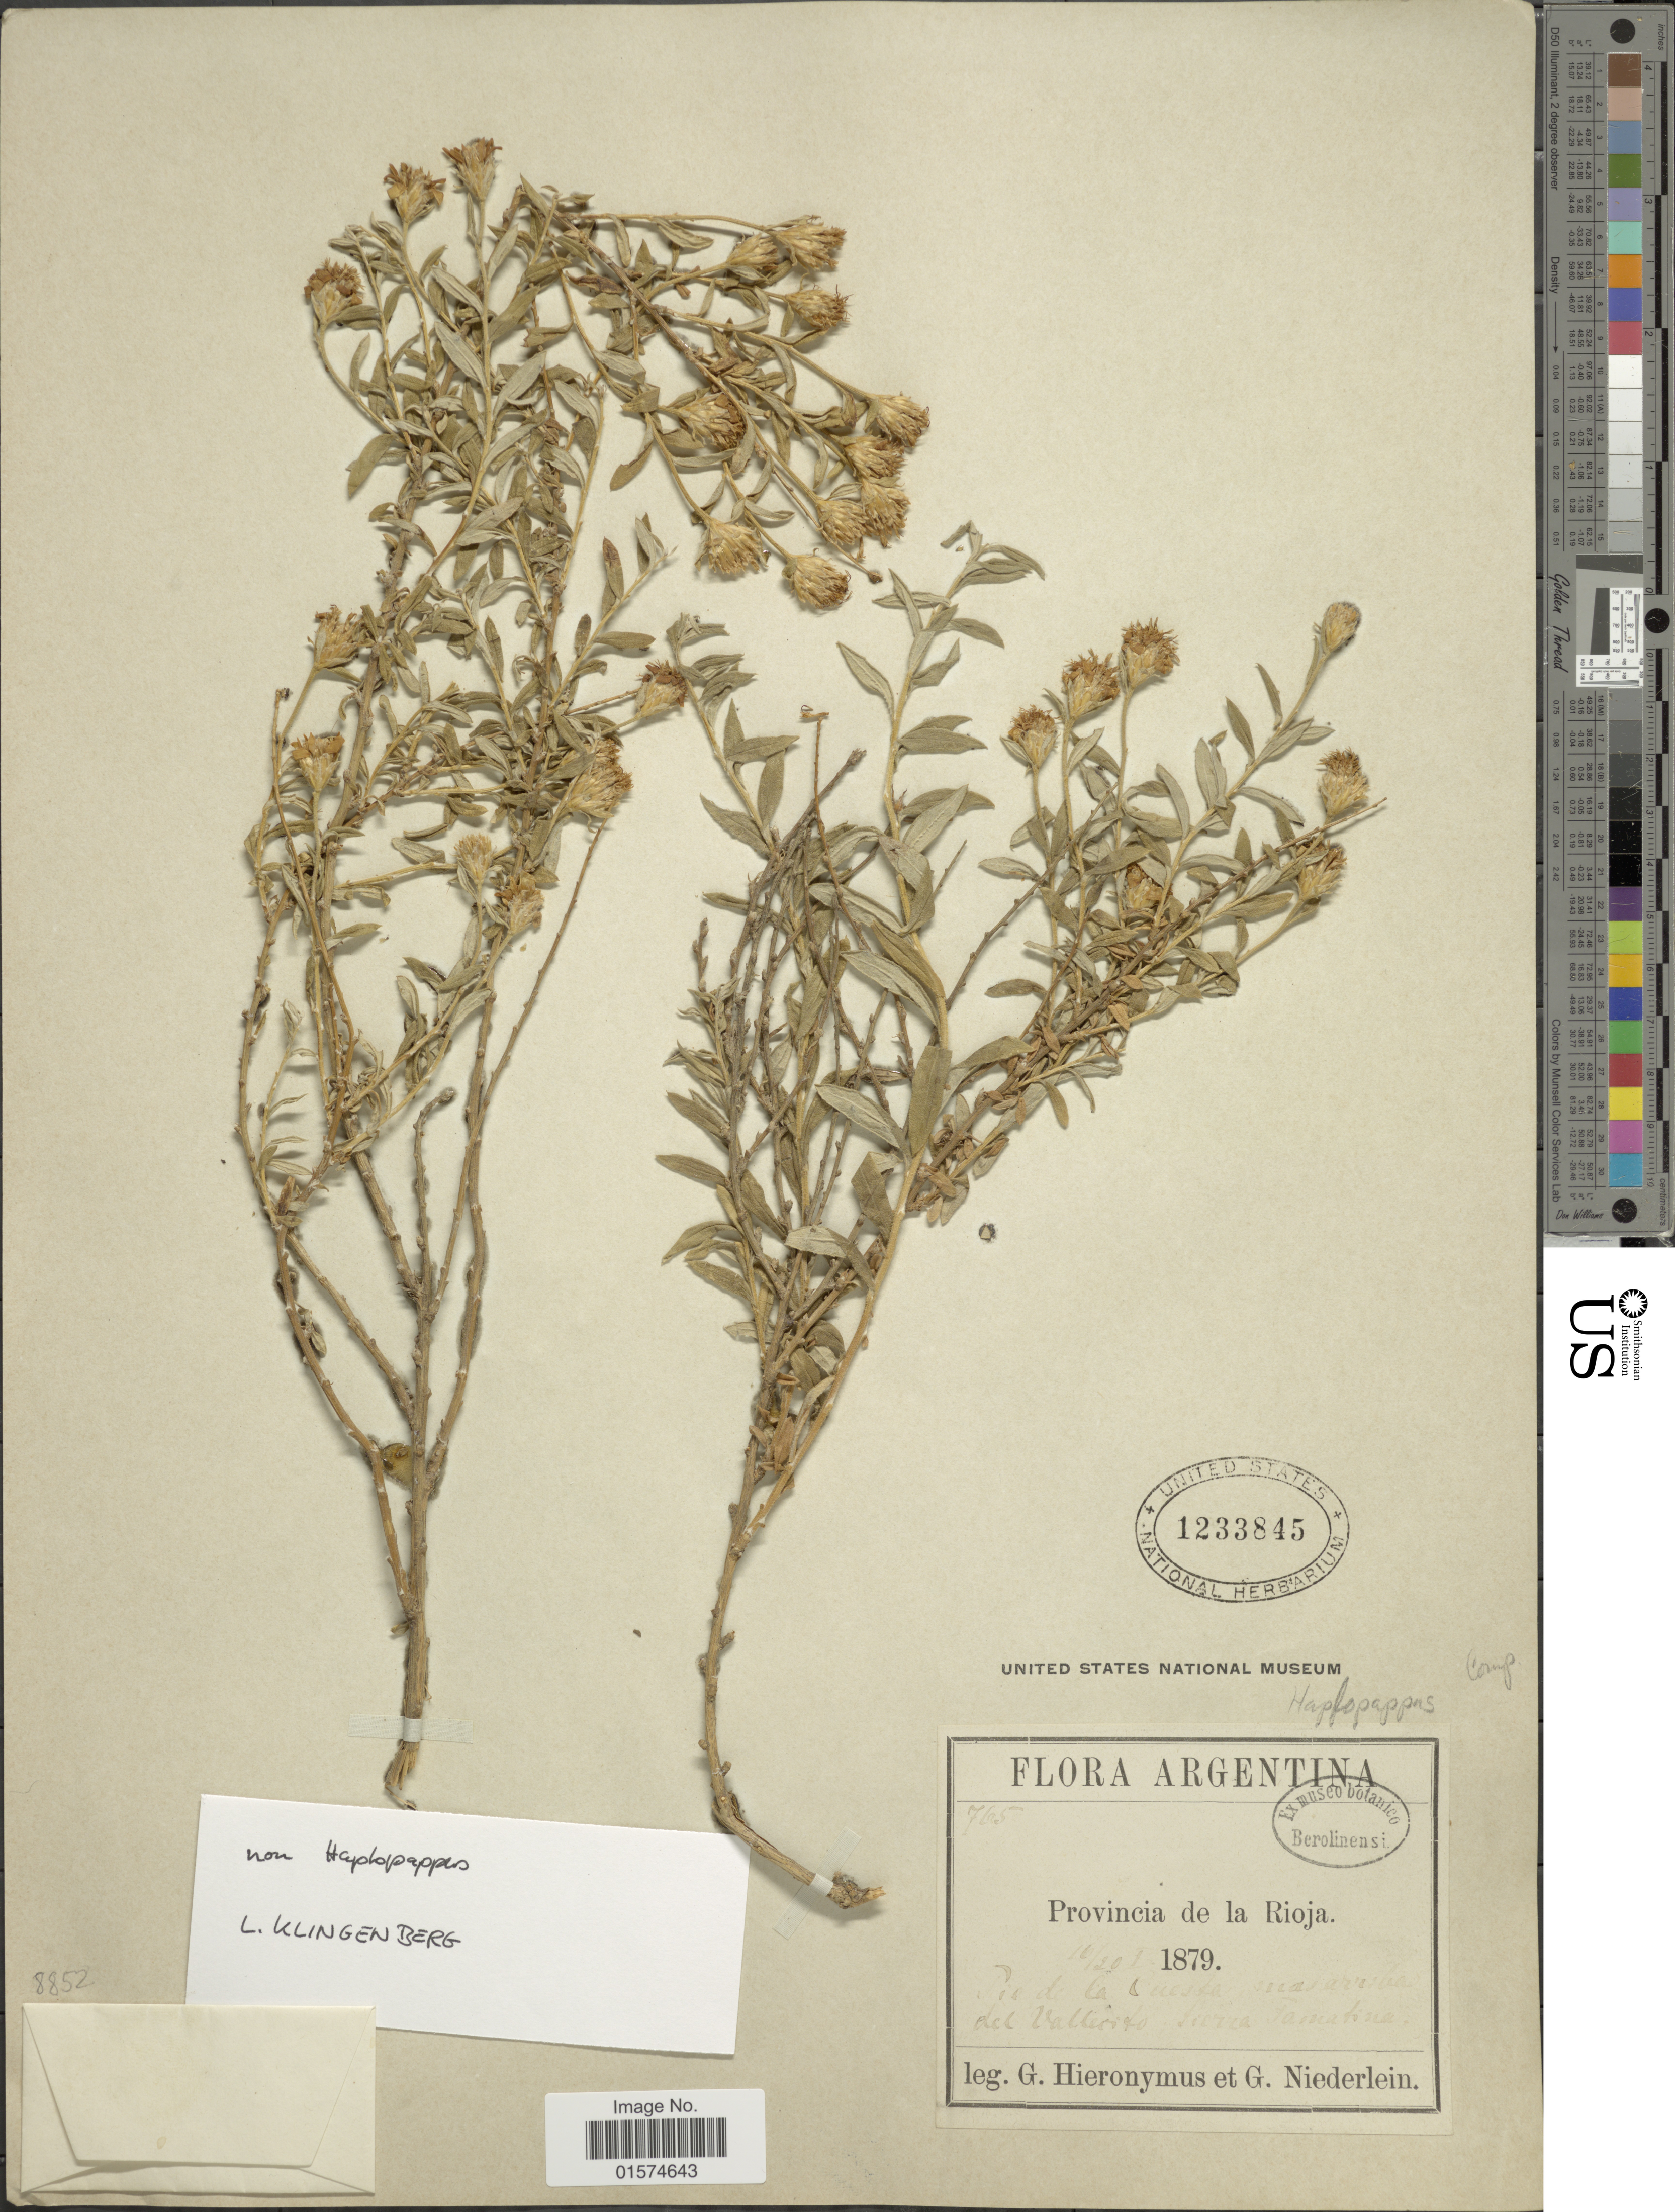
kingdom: Plantae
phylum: Tracheophyta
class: Magnoliopsida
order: Asterales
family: Asteraceae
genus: Haplopappus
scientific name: Haplopappus sp.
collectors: G. H. Hieronymus & G. Niederlein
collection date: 1879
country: Argentina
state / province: La Rioja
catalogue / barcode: US 1233845